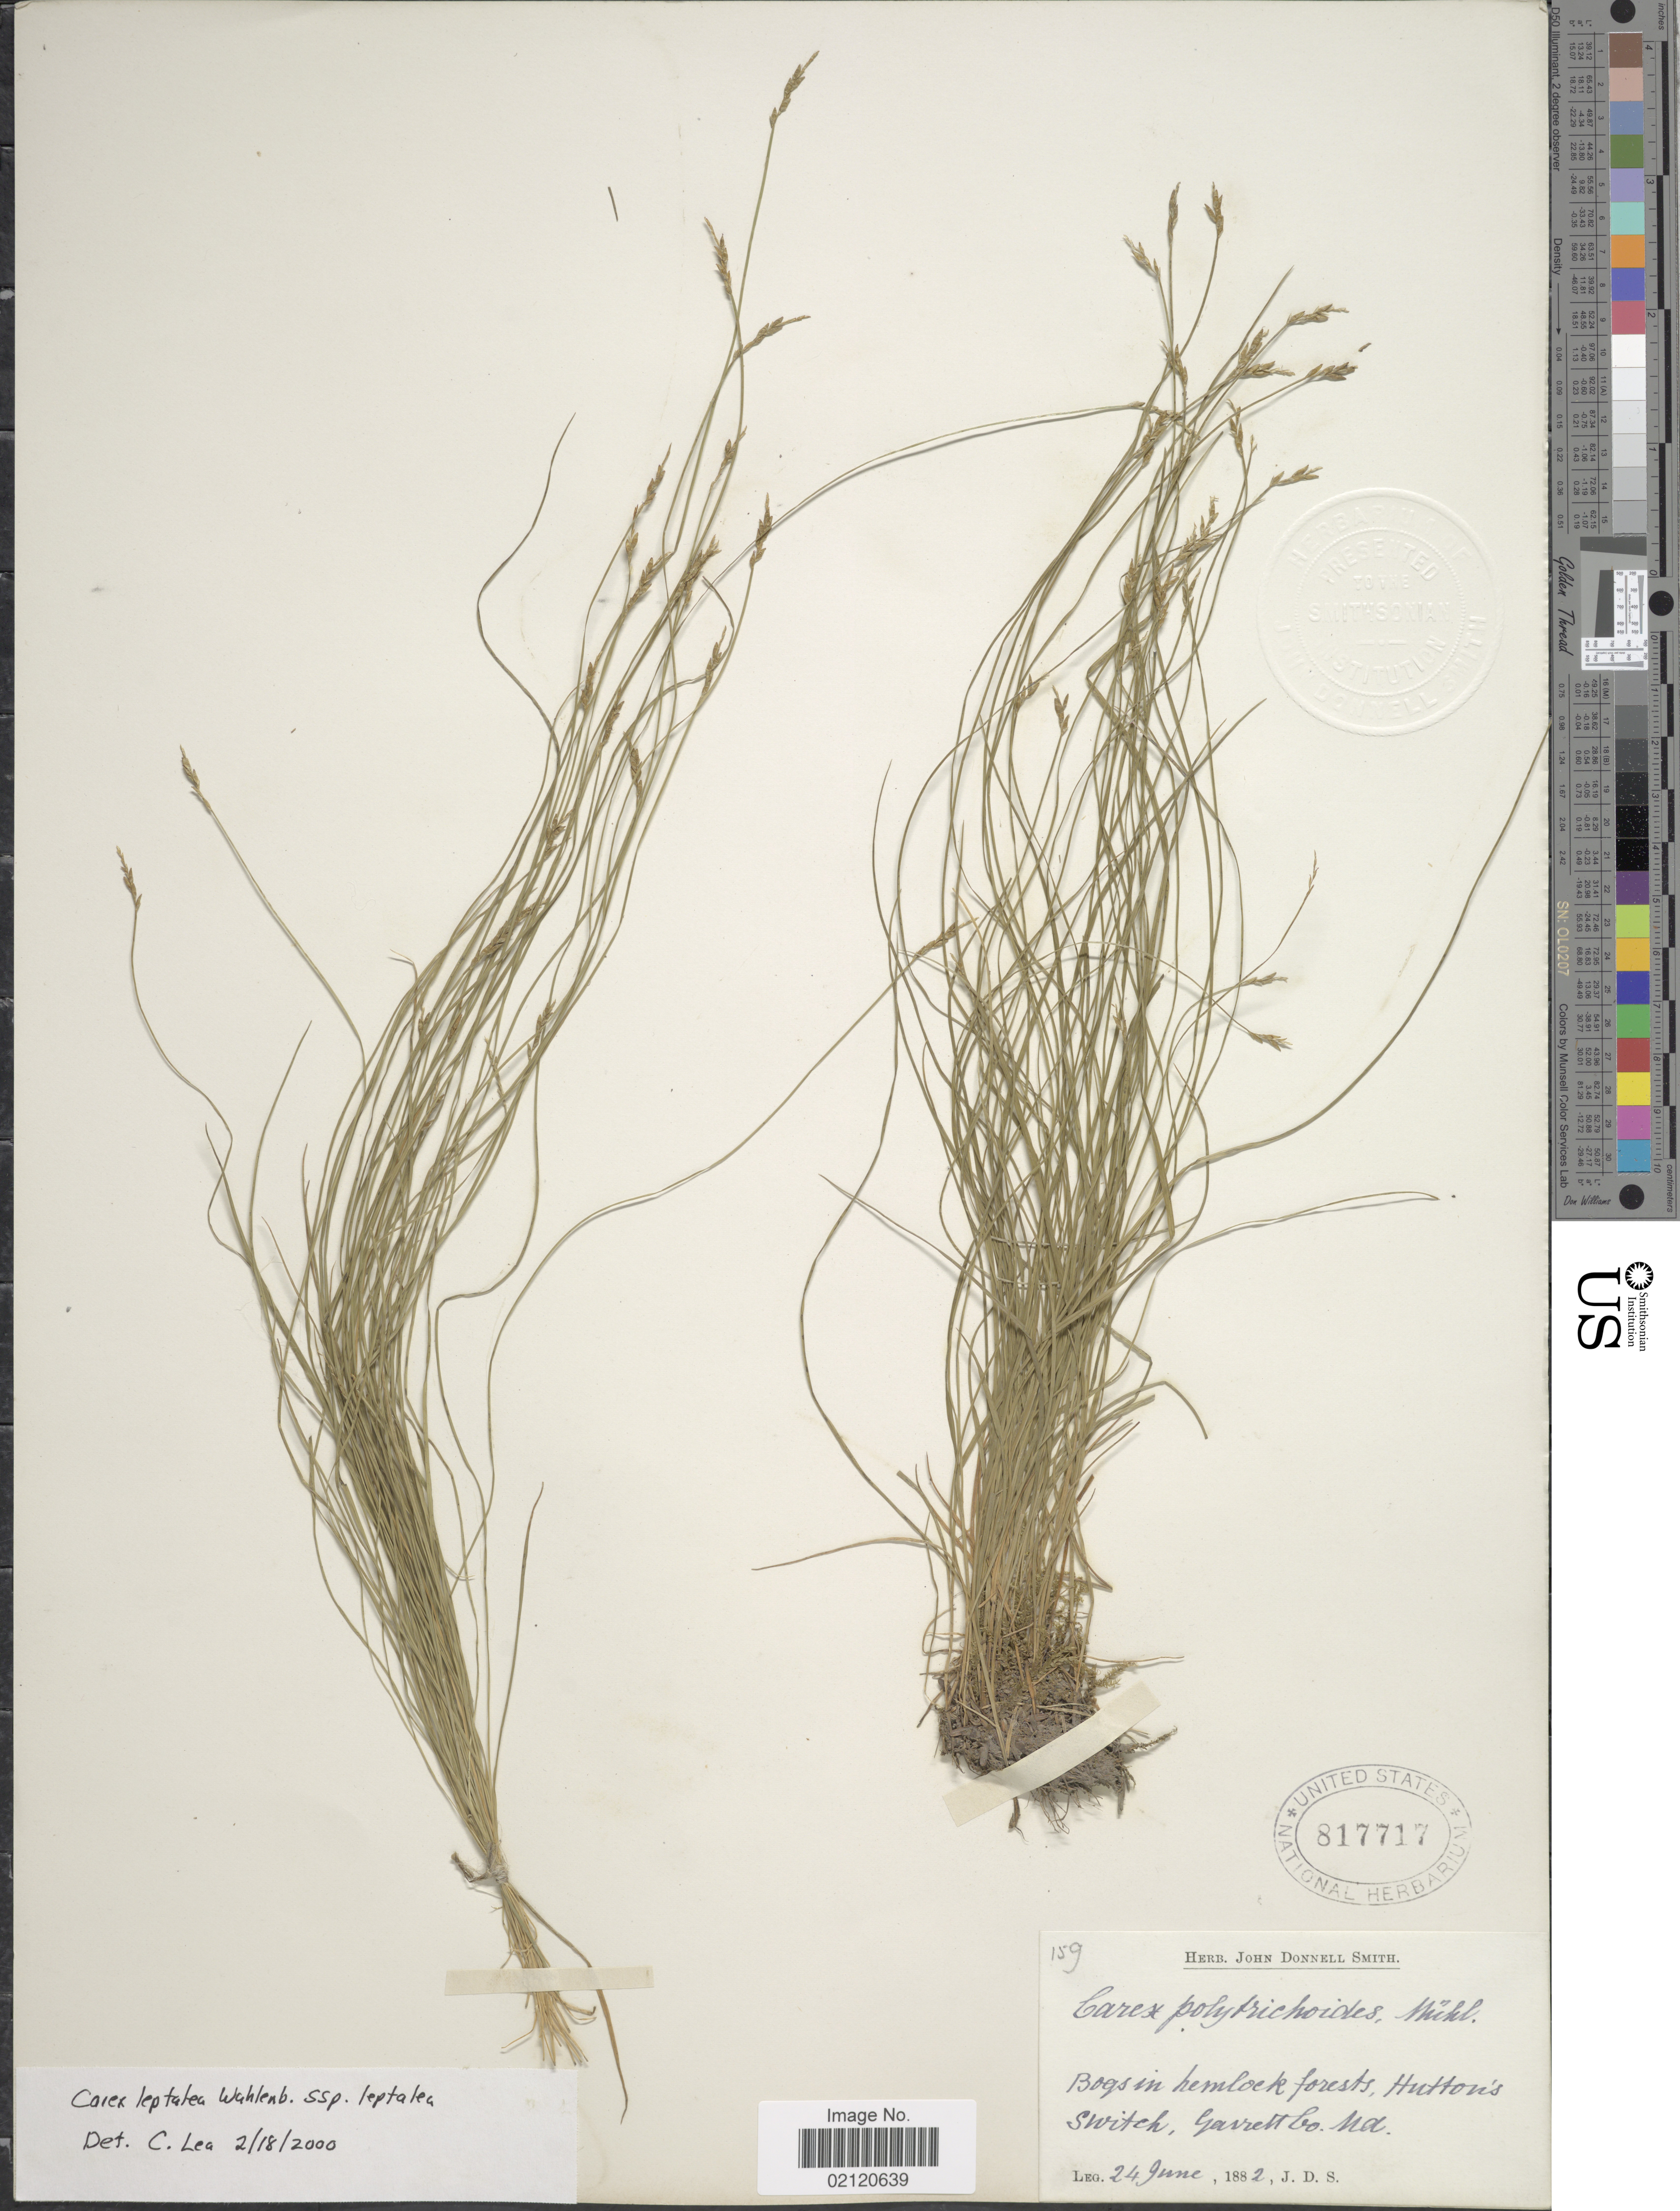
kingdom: Plantae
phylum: Tracheophyta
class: Liliopsida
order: Poales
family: Cyperaceae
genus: Carex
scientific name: Carex leptalea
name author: Wahlenb.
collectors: J. Donnell Smith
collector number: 159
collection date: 1882-06-24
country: United States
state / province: Maryland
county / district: Garrett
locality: Bogs in hemlock forests, Hutton's Switch, Garrett Co., Md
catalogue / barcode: US 817717